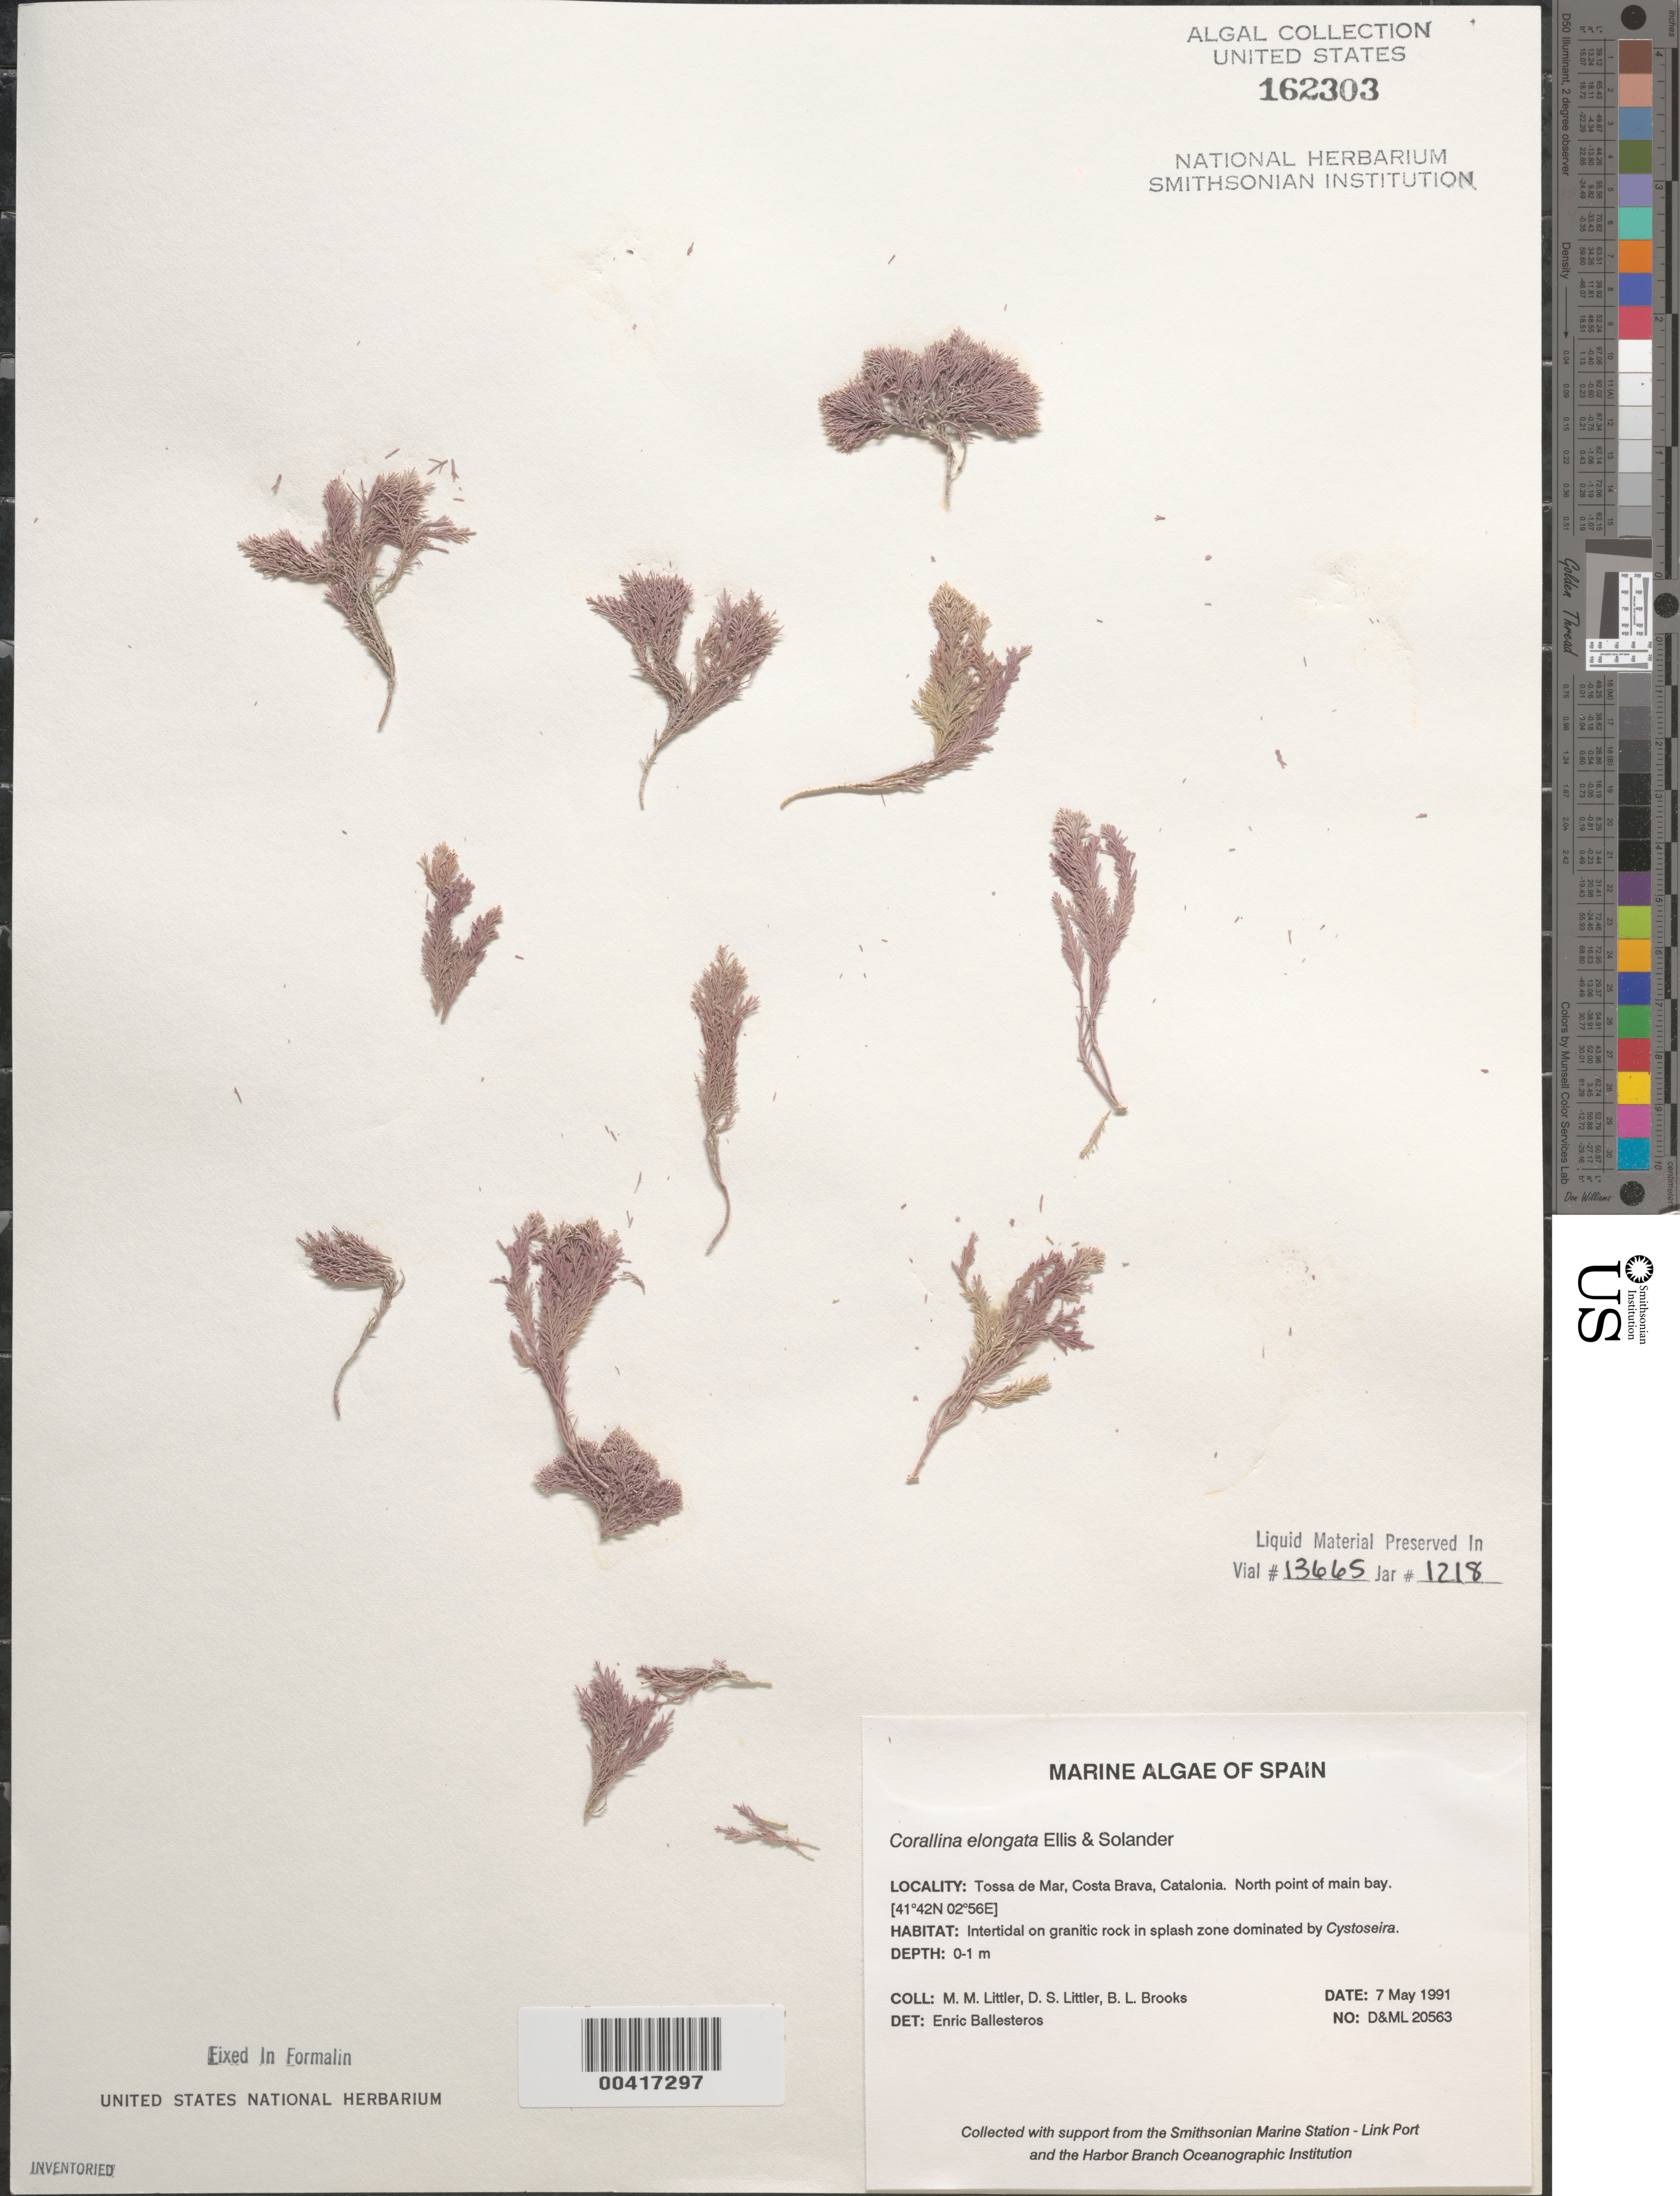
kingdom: Plantae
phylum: Rhodophyta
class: Florideophyceae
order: Corallinales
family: Corallinaceae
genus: Ellisolandia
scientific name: Ellisolandia elongata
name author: (Ellis & Solander) K.R.Hind & G.W. Saunders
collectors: M. M. Littler, D. S. Littler & B. Brooks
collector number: D&ML 20563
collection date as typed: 07 May 1991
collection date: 1991-05-07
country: Spain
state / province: Catalunya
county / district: Girona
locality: Tossa de mar, costa brava, catalonia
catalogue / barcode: US 162303